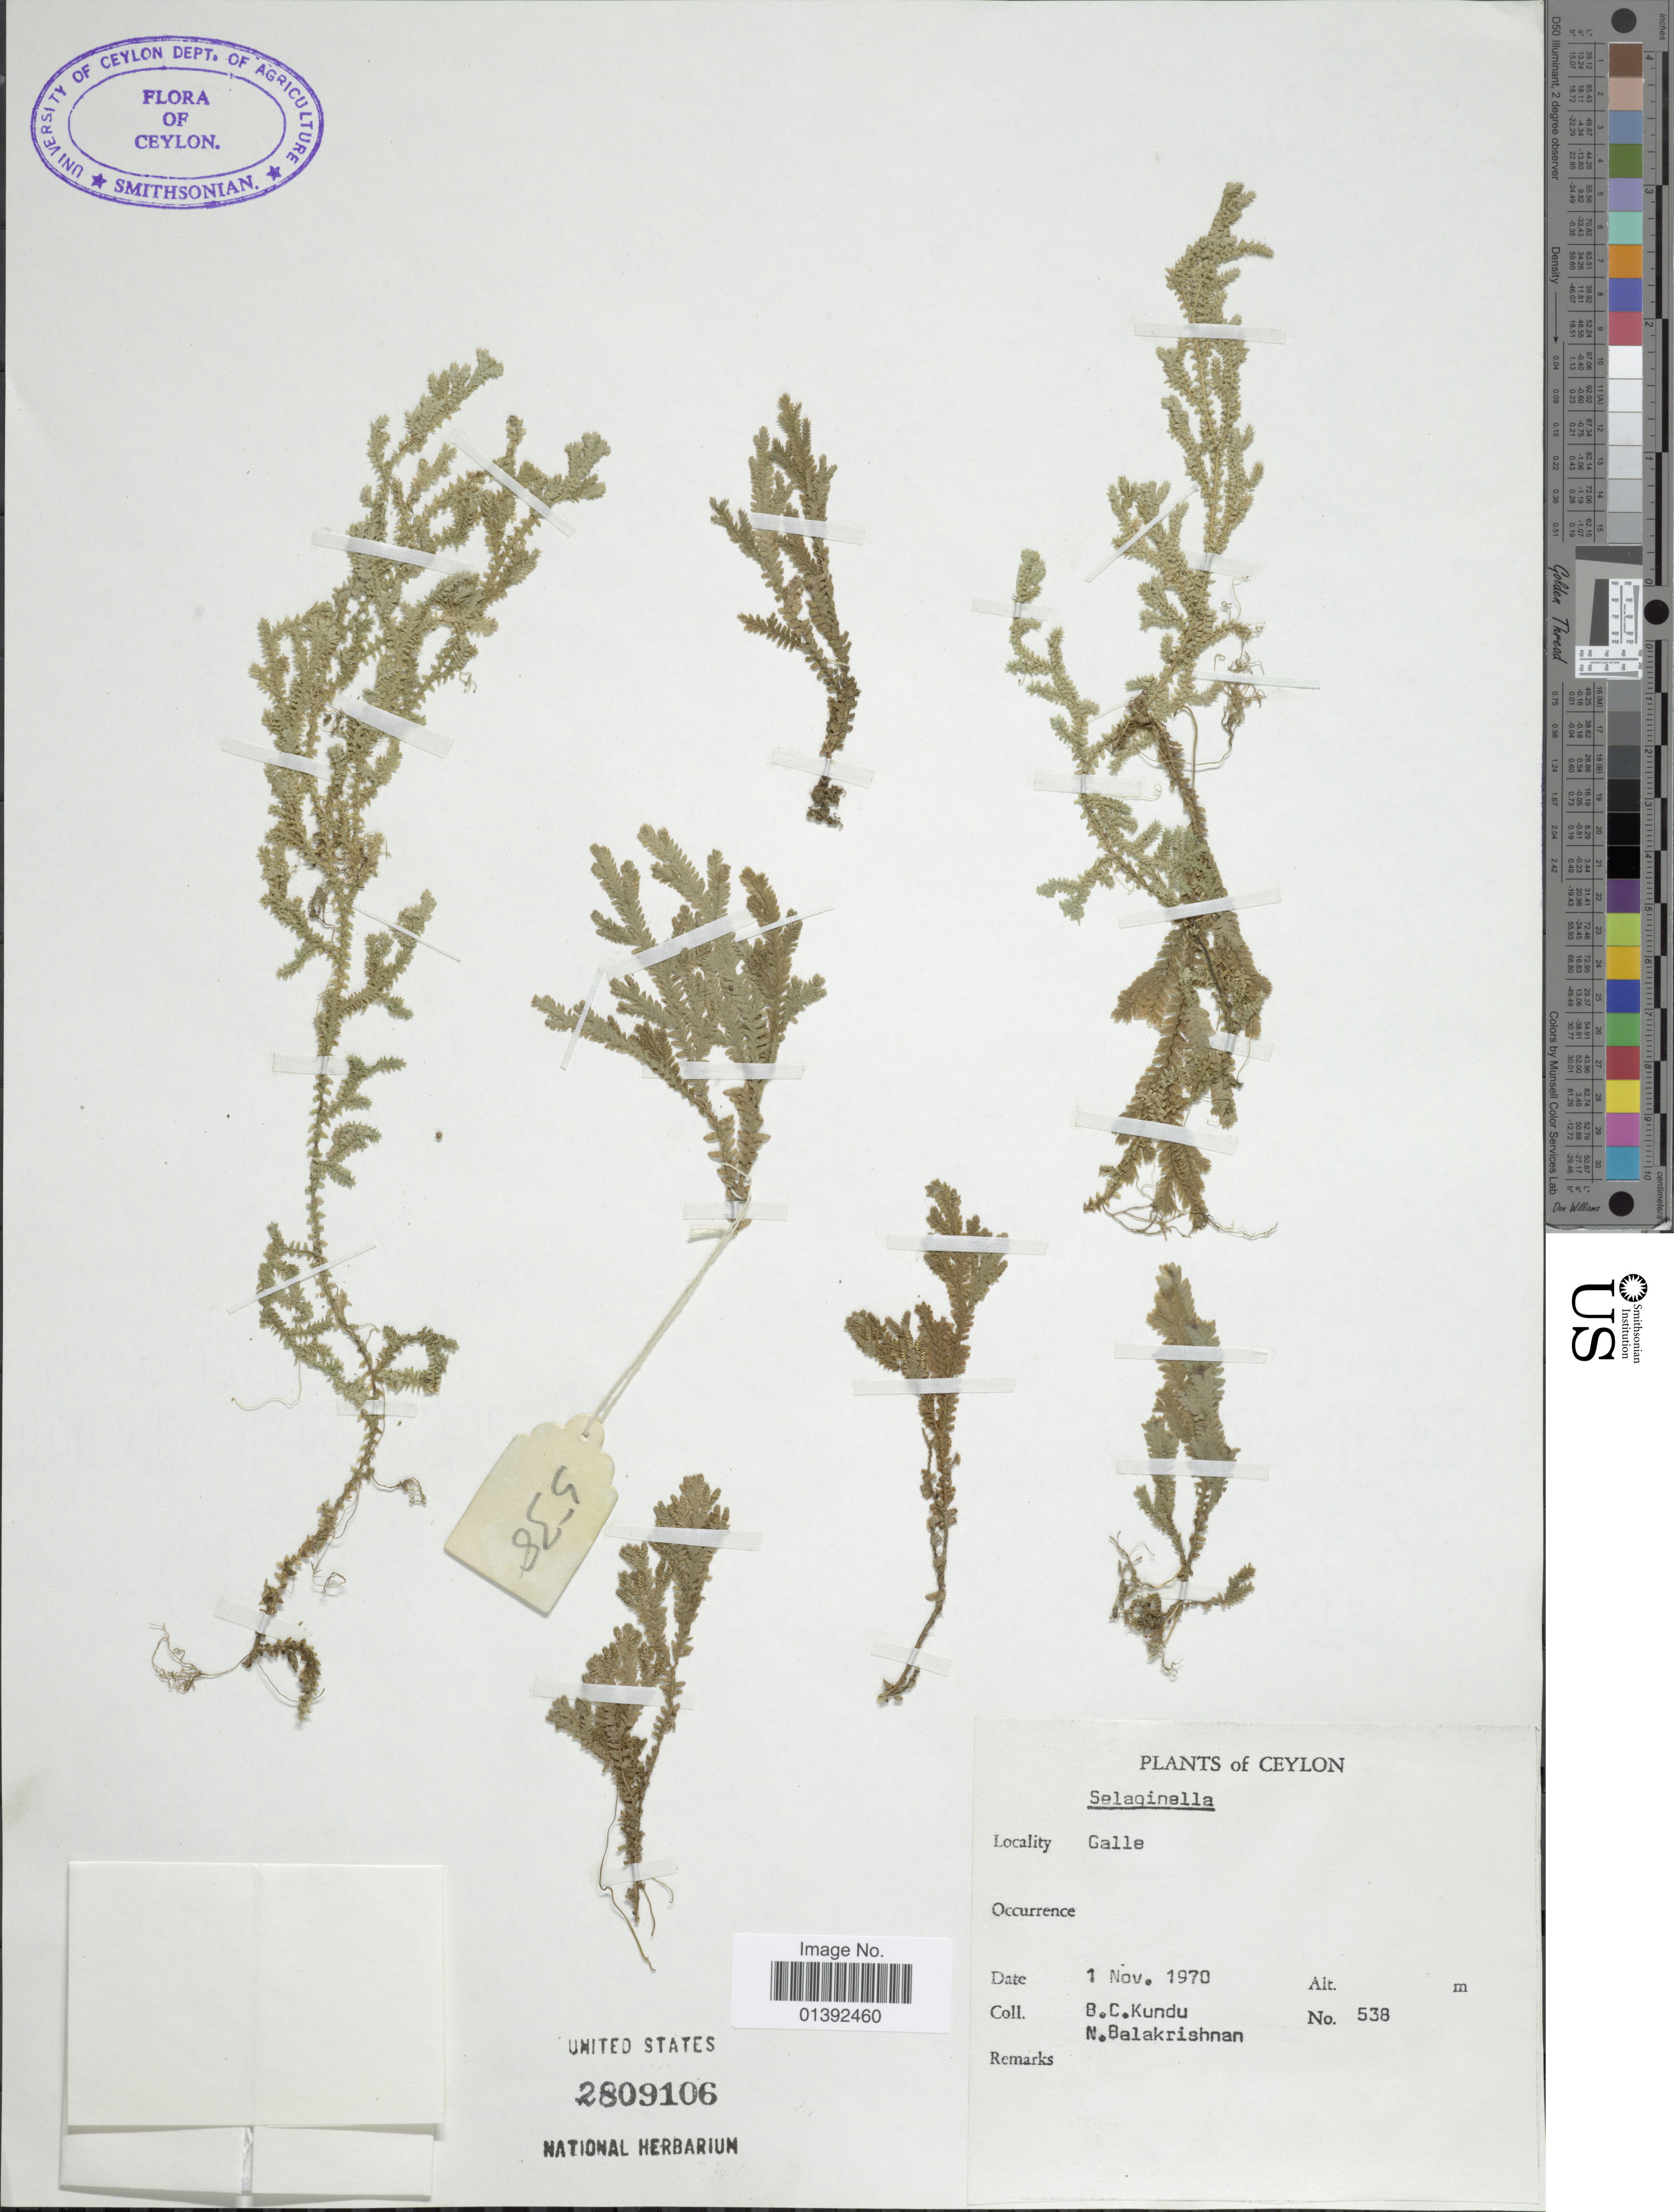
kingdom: Plantae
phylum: Tracheophyta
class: Lycopodiopsida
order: Selaginellales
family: Selaginellaceae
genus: Selaginella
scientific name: Selaginella sp.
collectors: B. C. Kundu & N. Balakrishnan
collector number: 538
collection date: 1970-11-01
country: Sri Lanka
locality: Ceylon, Galla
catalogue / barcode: US 2809106